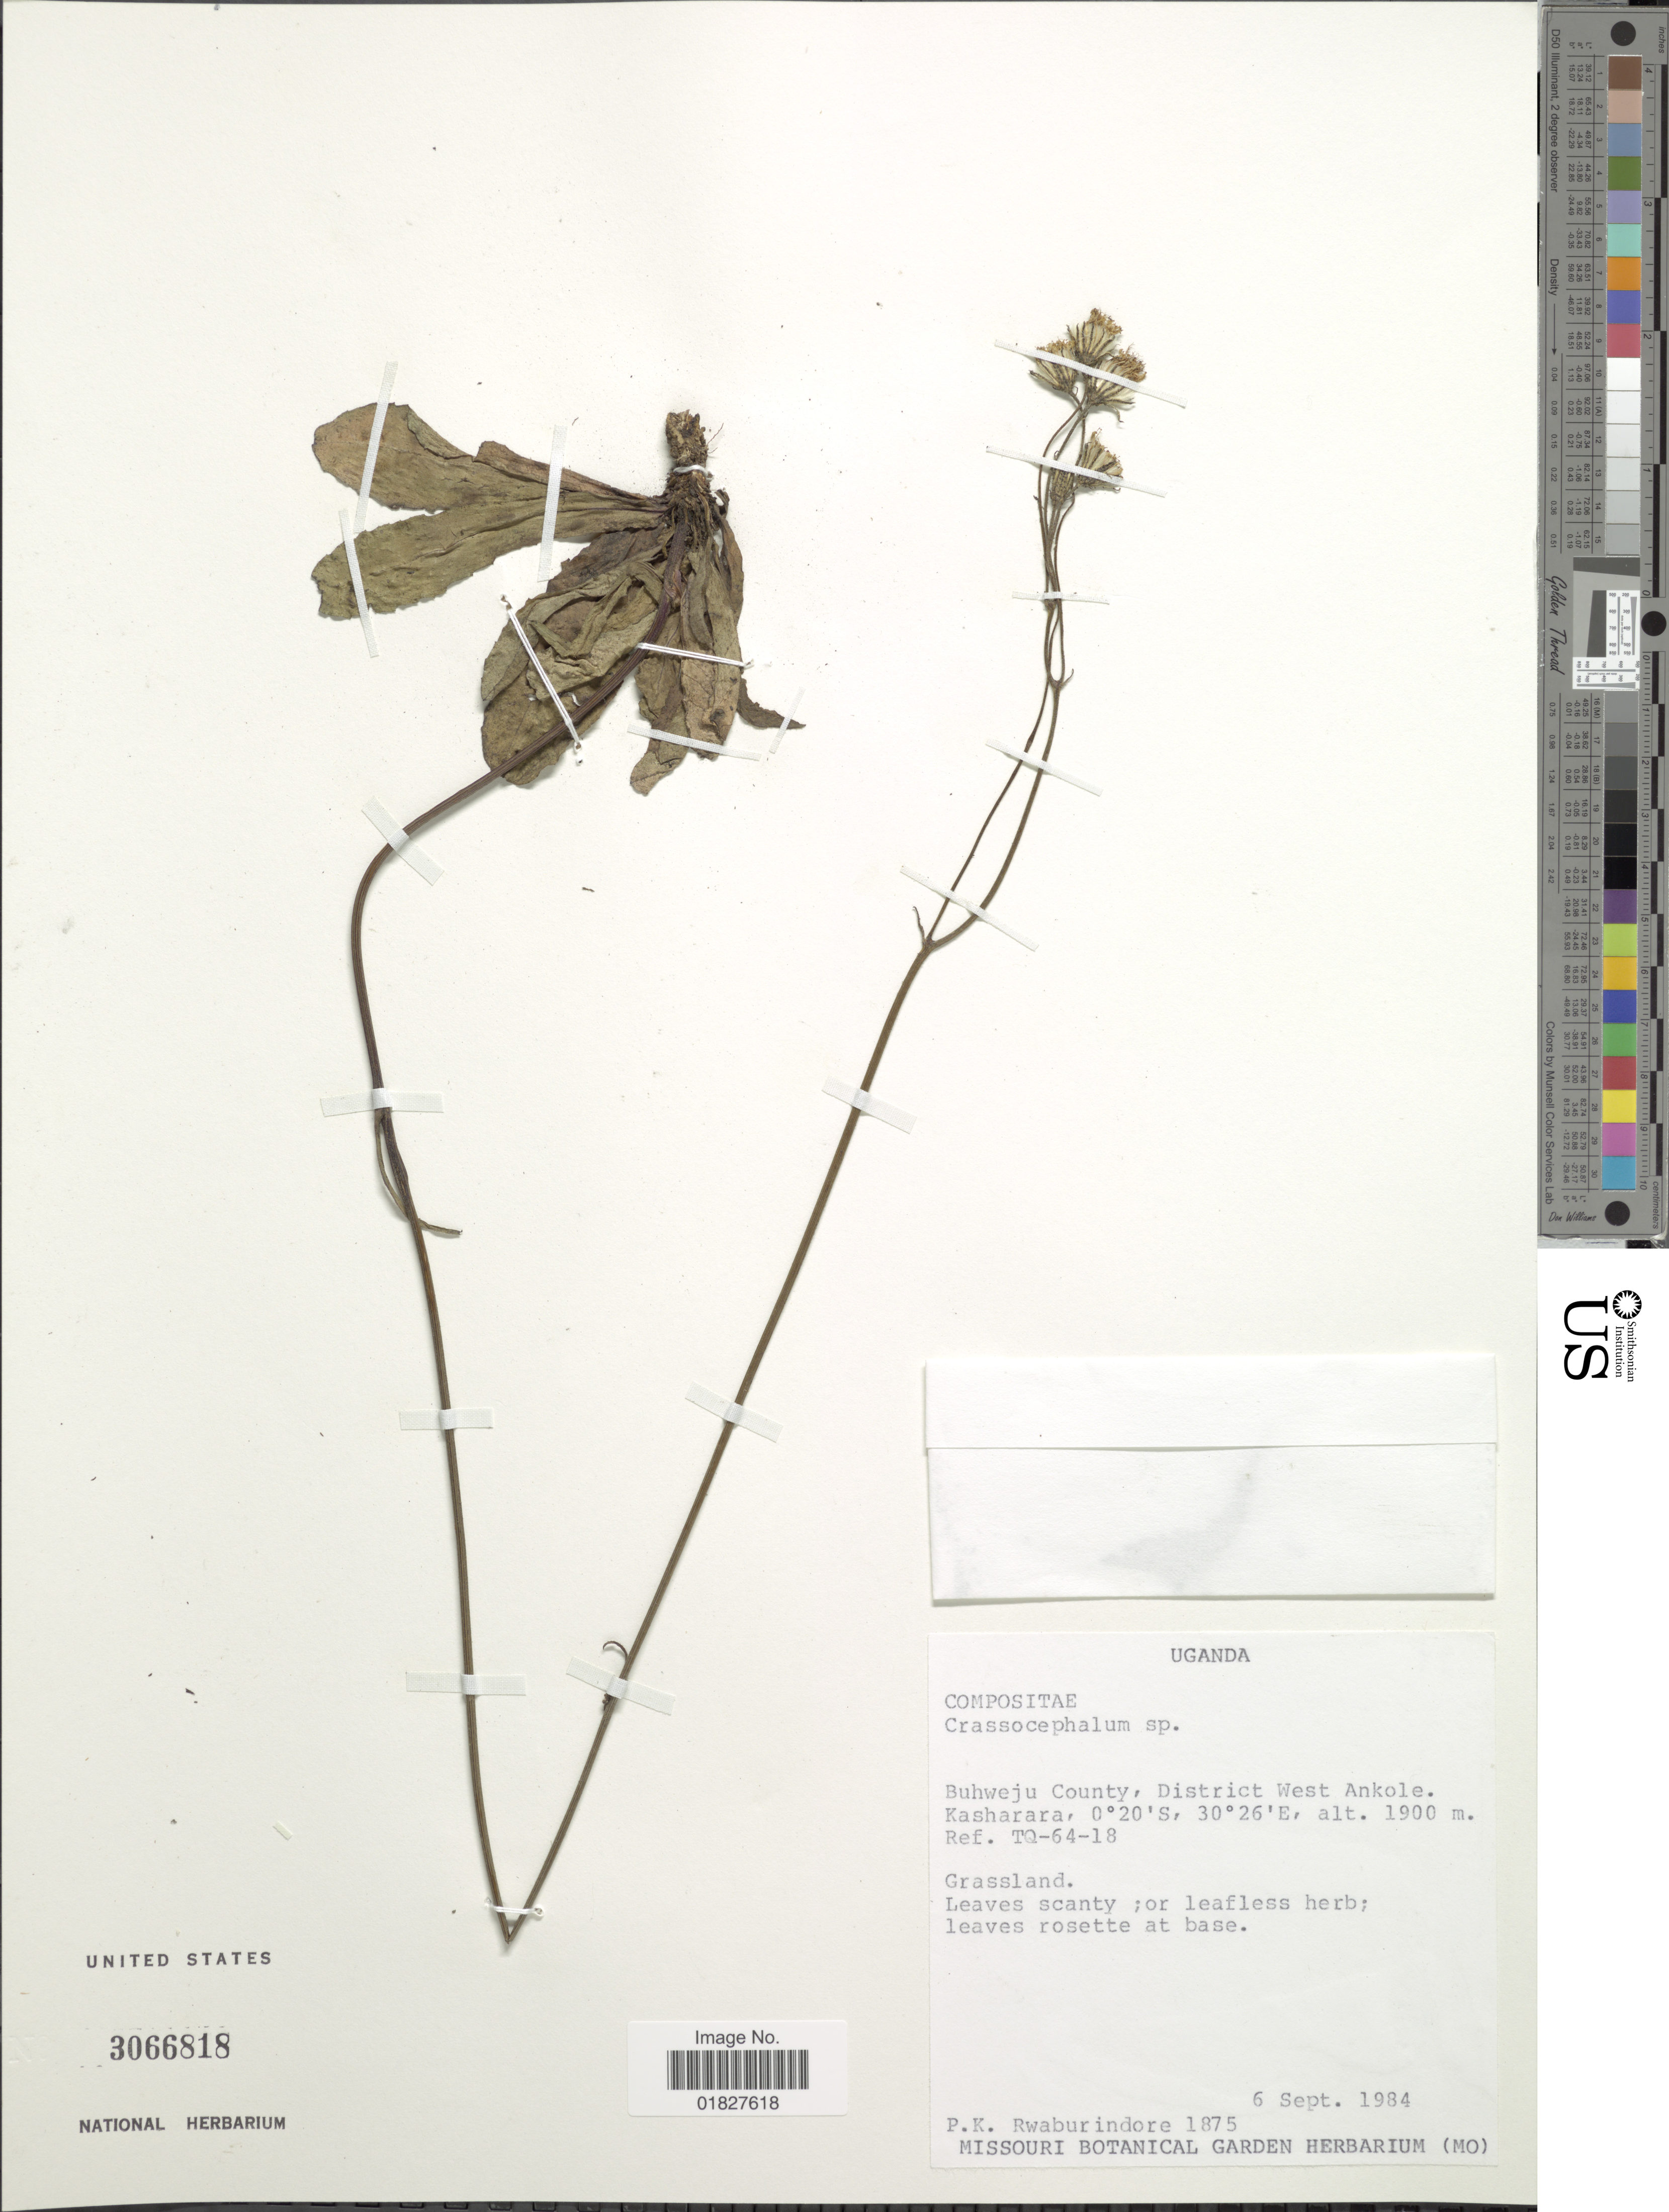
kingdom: Plantae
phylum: Tracheophyta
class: Magnoliopsida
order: Asterales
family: Asteraceae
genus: Crassocephalum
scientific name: Crassocephalum sp.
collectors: P. Rwaburindore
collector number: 1875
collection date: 1984-09-06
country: Uganda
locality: Buhweju County, District West Ankole, Kasharara, TQ-64-18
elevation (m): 1900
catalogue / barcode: US 3066818